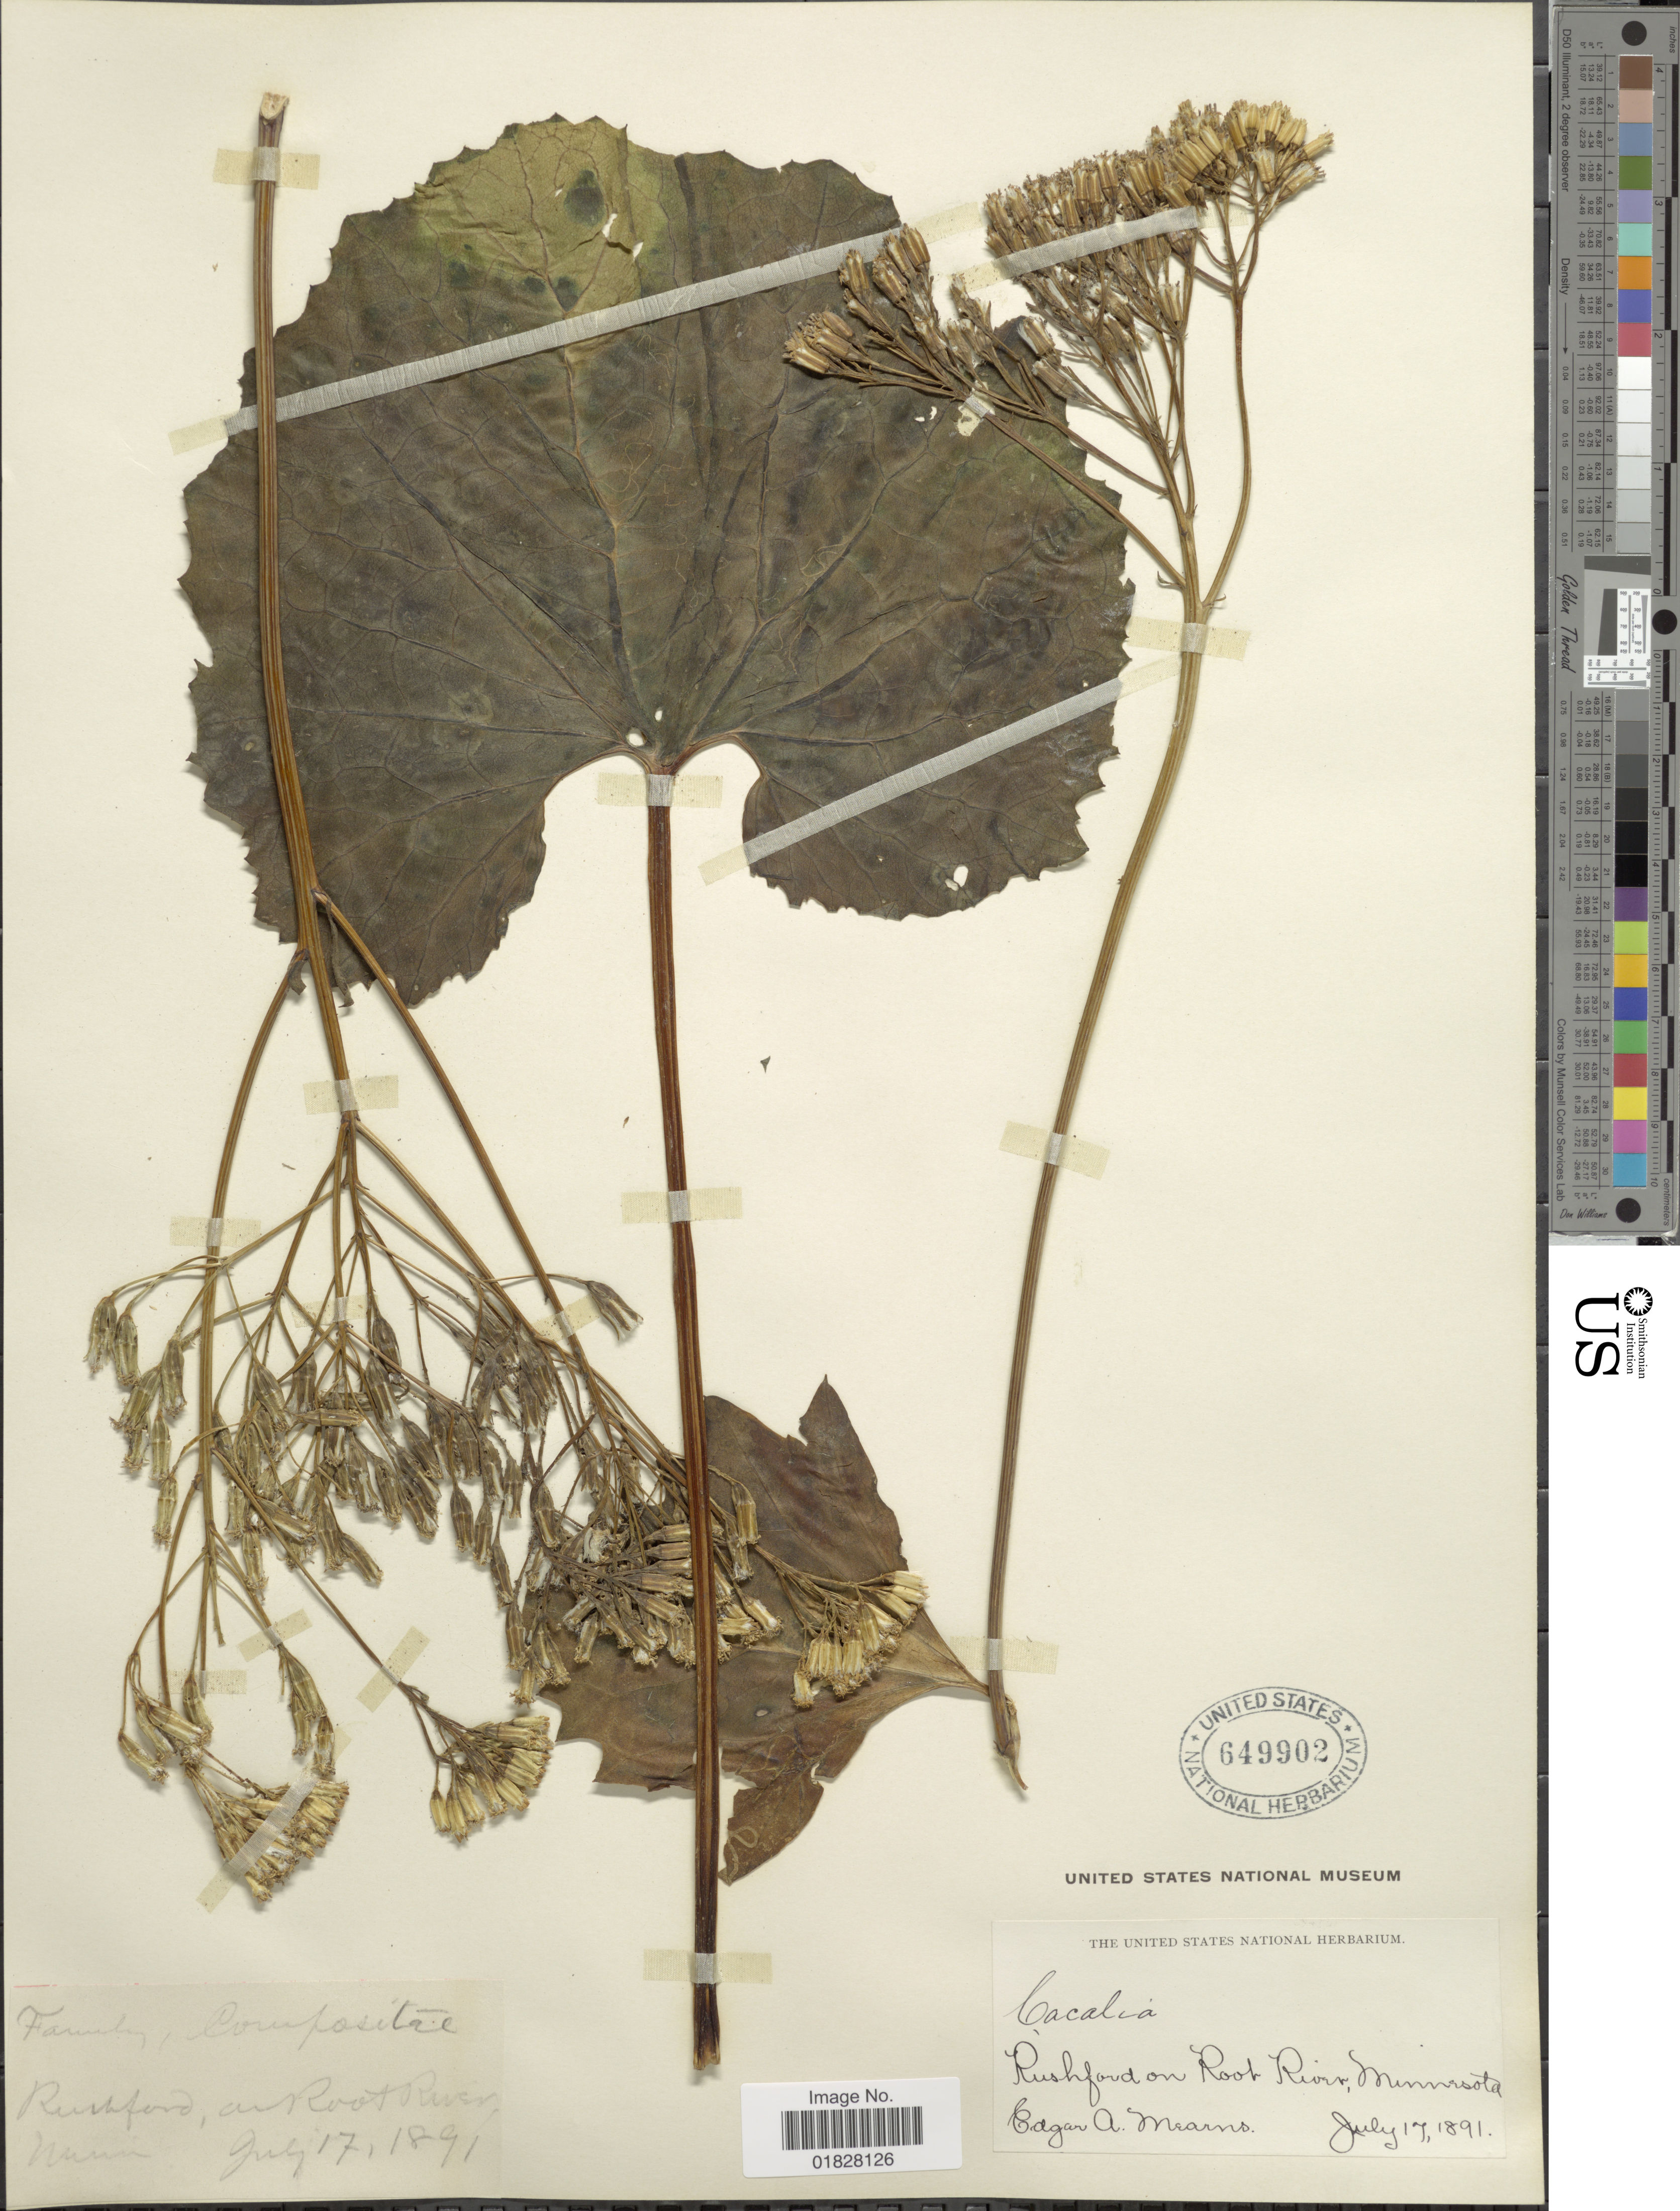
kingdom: Plantae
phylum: Tracheophyta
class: Magnoliopsida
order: Asterales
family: Asteraceae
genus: Arnoglossum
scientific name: Arnoglossum reniforme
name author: (Hook.) H. Rob.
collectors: E. A. Mearns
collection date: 1891-07-17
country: United States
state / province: Minnesota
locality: Rushford on Root River, Minnesota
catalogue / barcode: US 649902